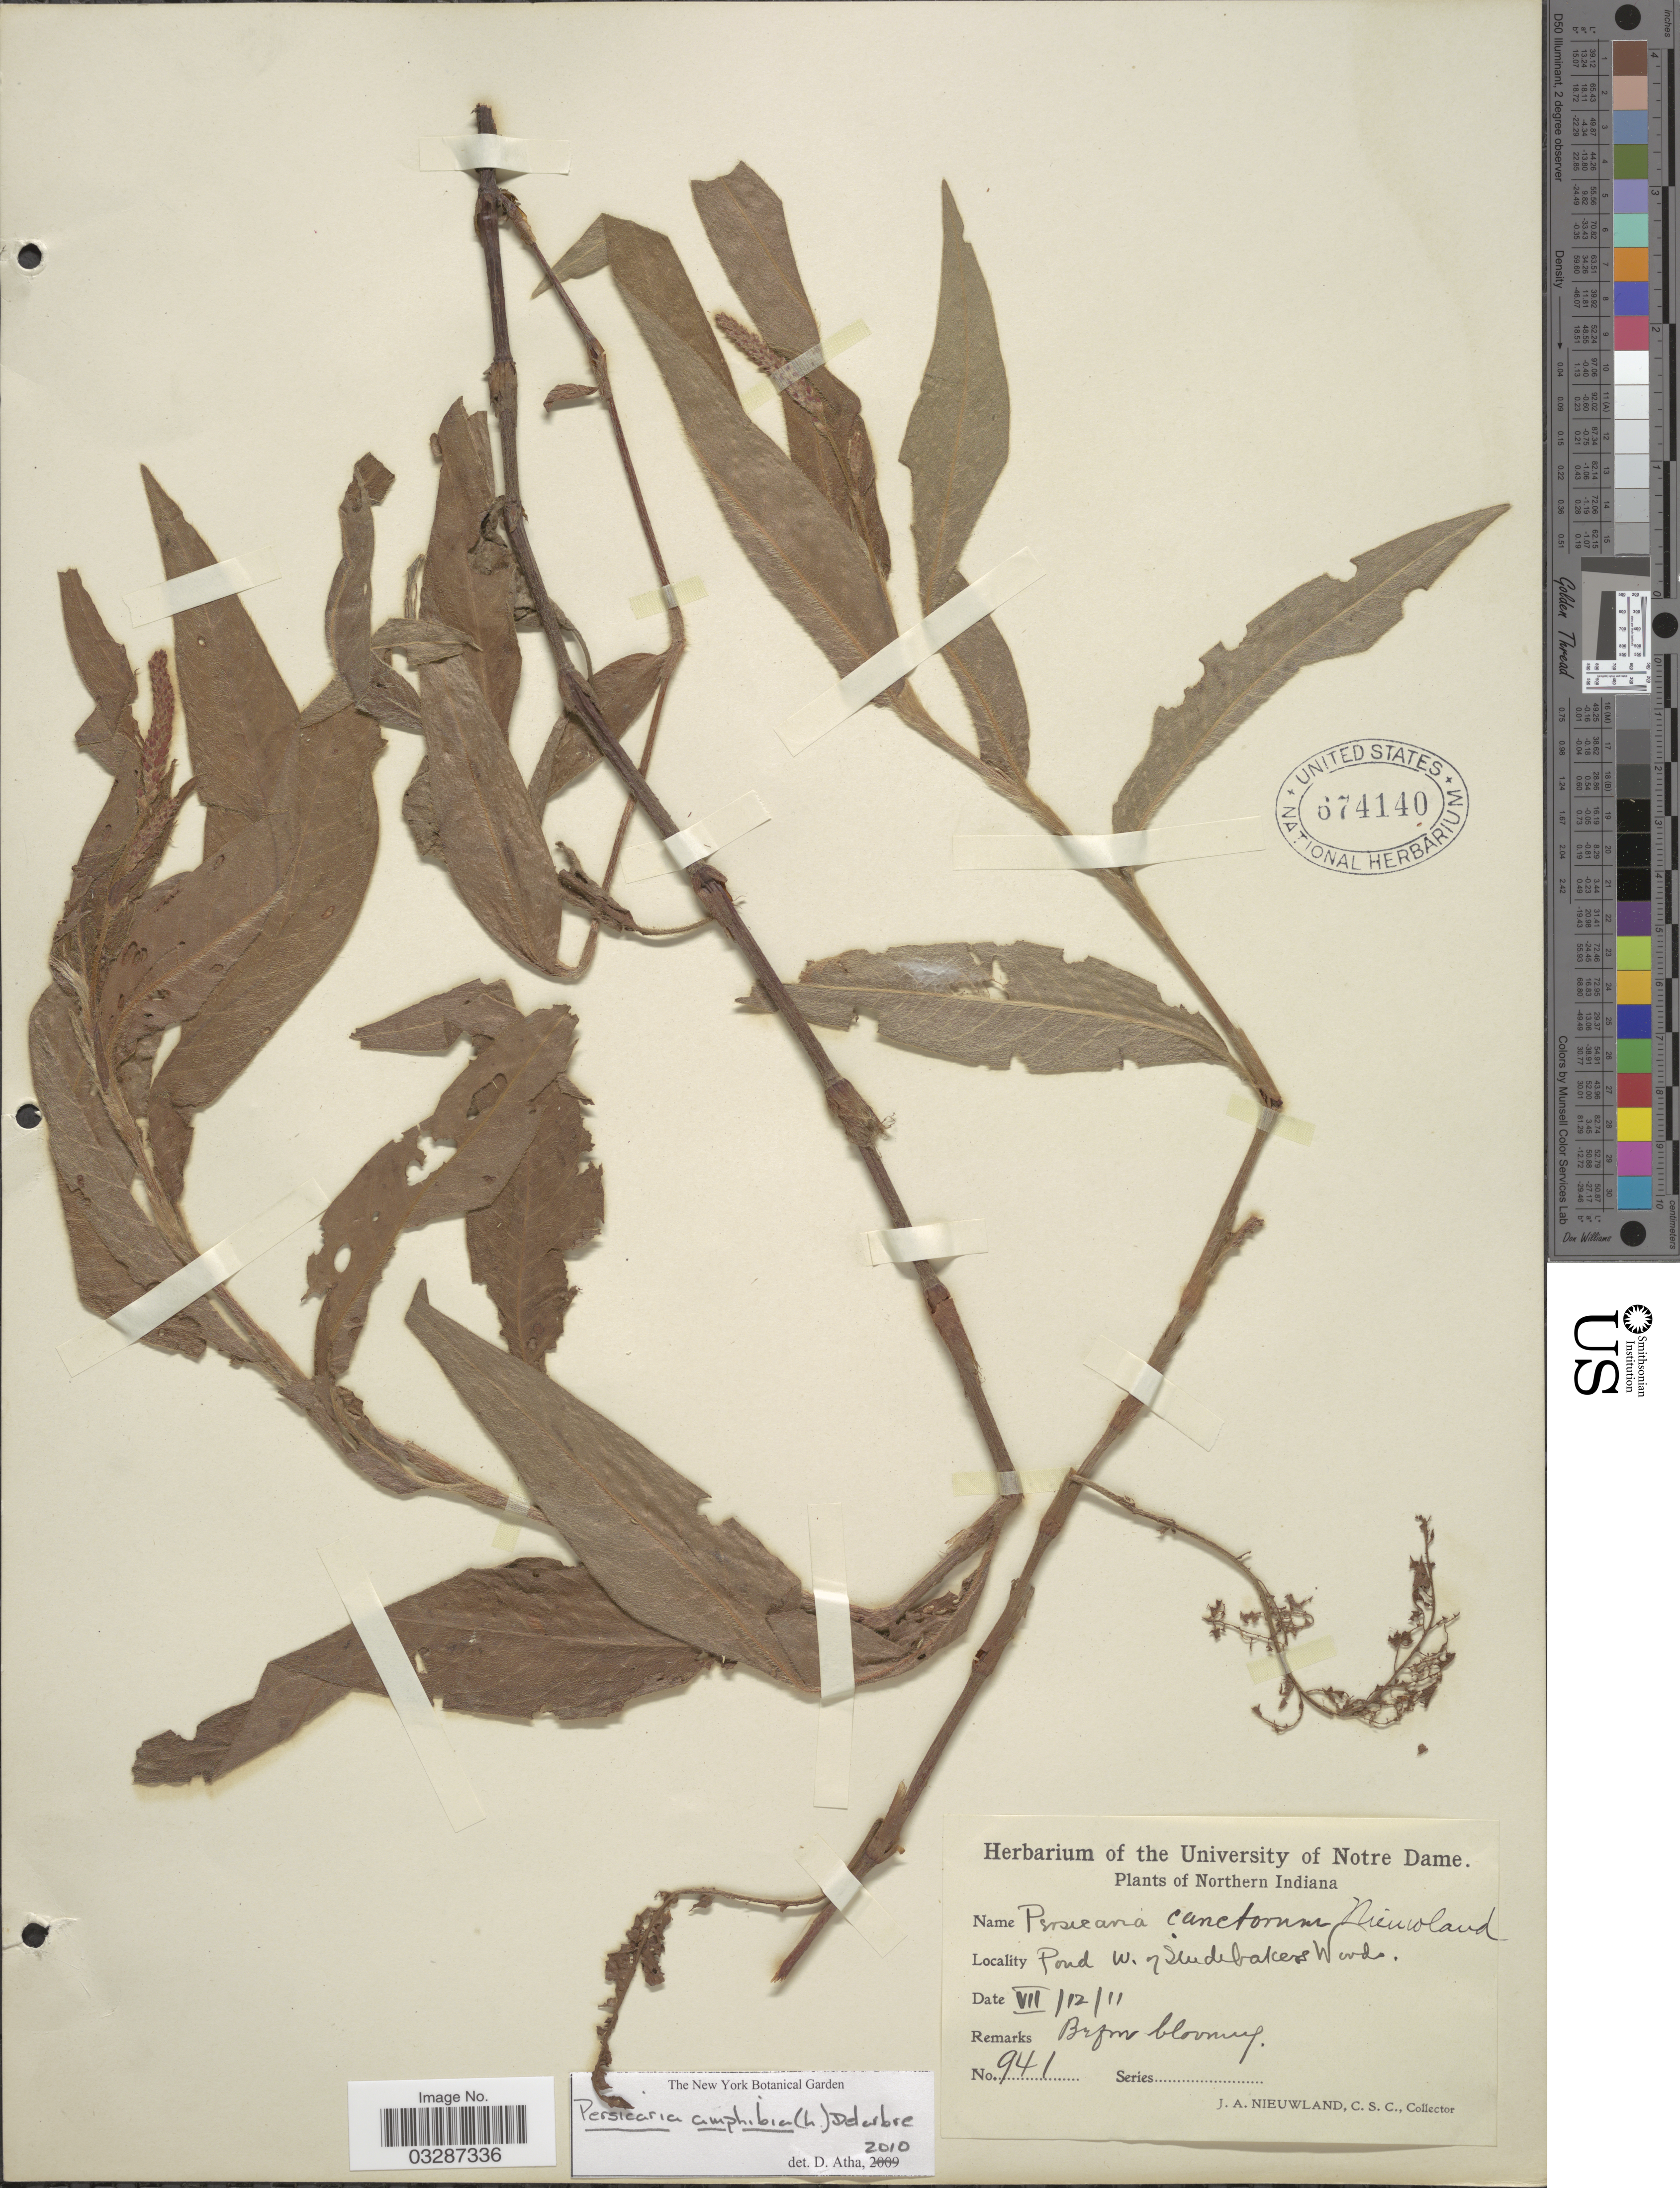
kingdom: Plantae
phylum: Tracheophyta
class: Magnoliopsida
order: Caryophyllales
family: Polygonaceae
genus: Persicaria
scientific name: Persicaria amphibia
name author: (L.) Delarbre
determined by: Atha, D. E.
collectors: J. A. Nieuwland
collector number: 941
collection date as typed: Transcribed d/m/y: 12/7/11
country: United States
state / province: Indiana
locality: Northern Indiana. Pond W. of Studebakers Woods.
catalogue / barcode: US 674140